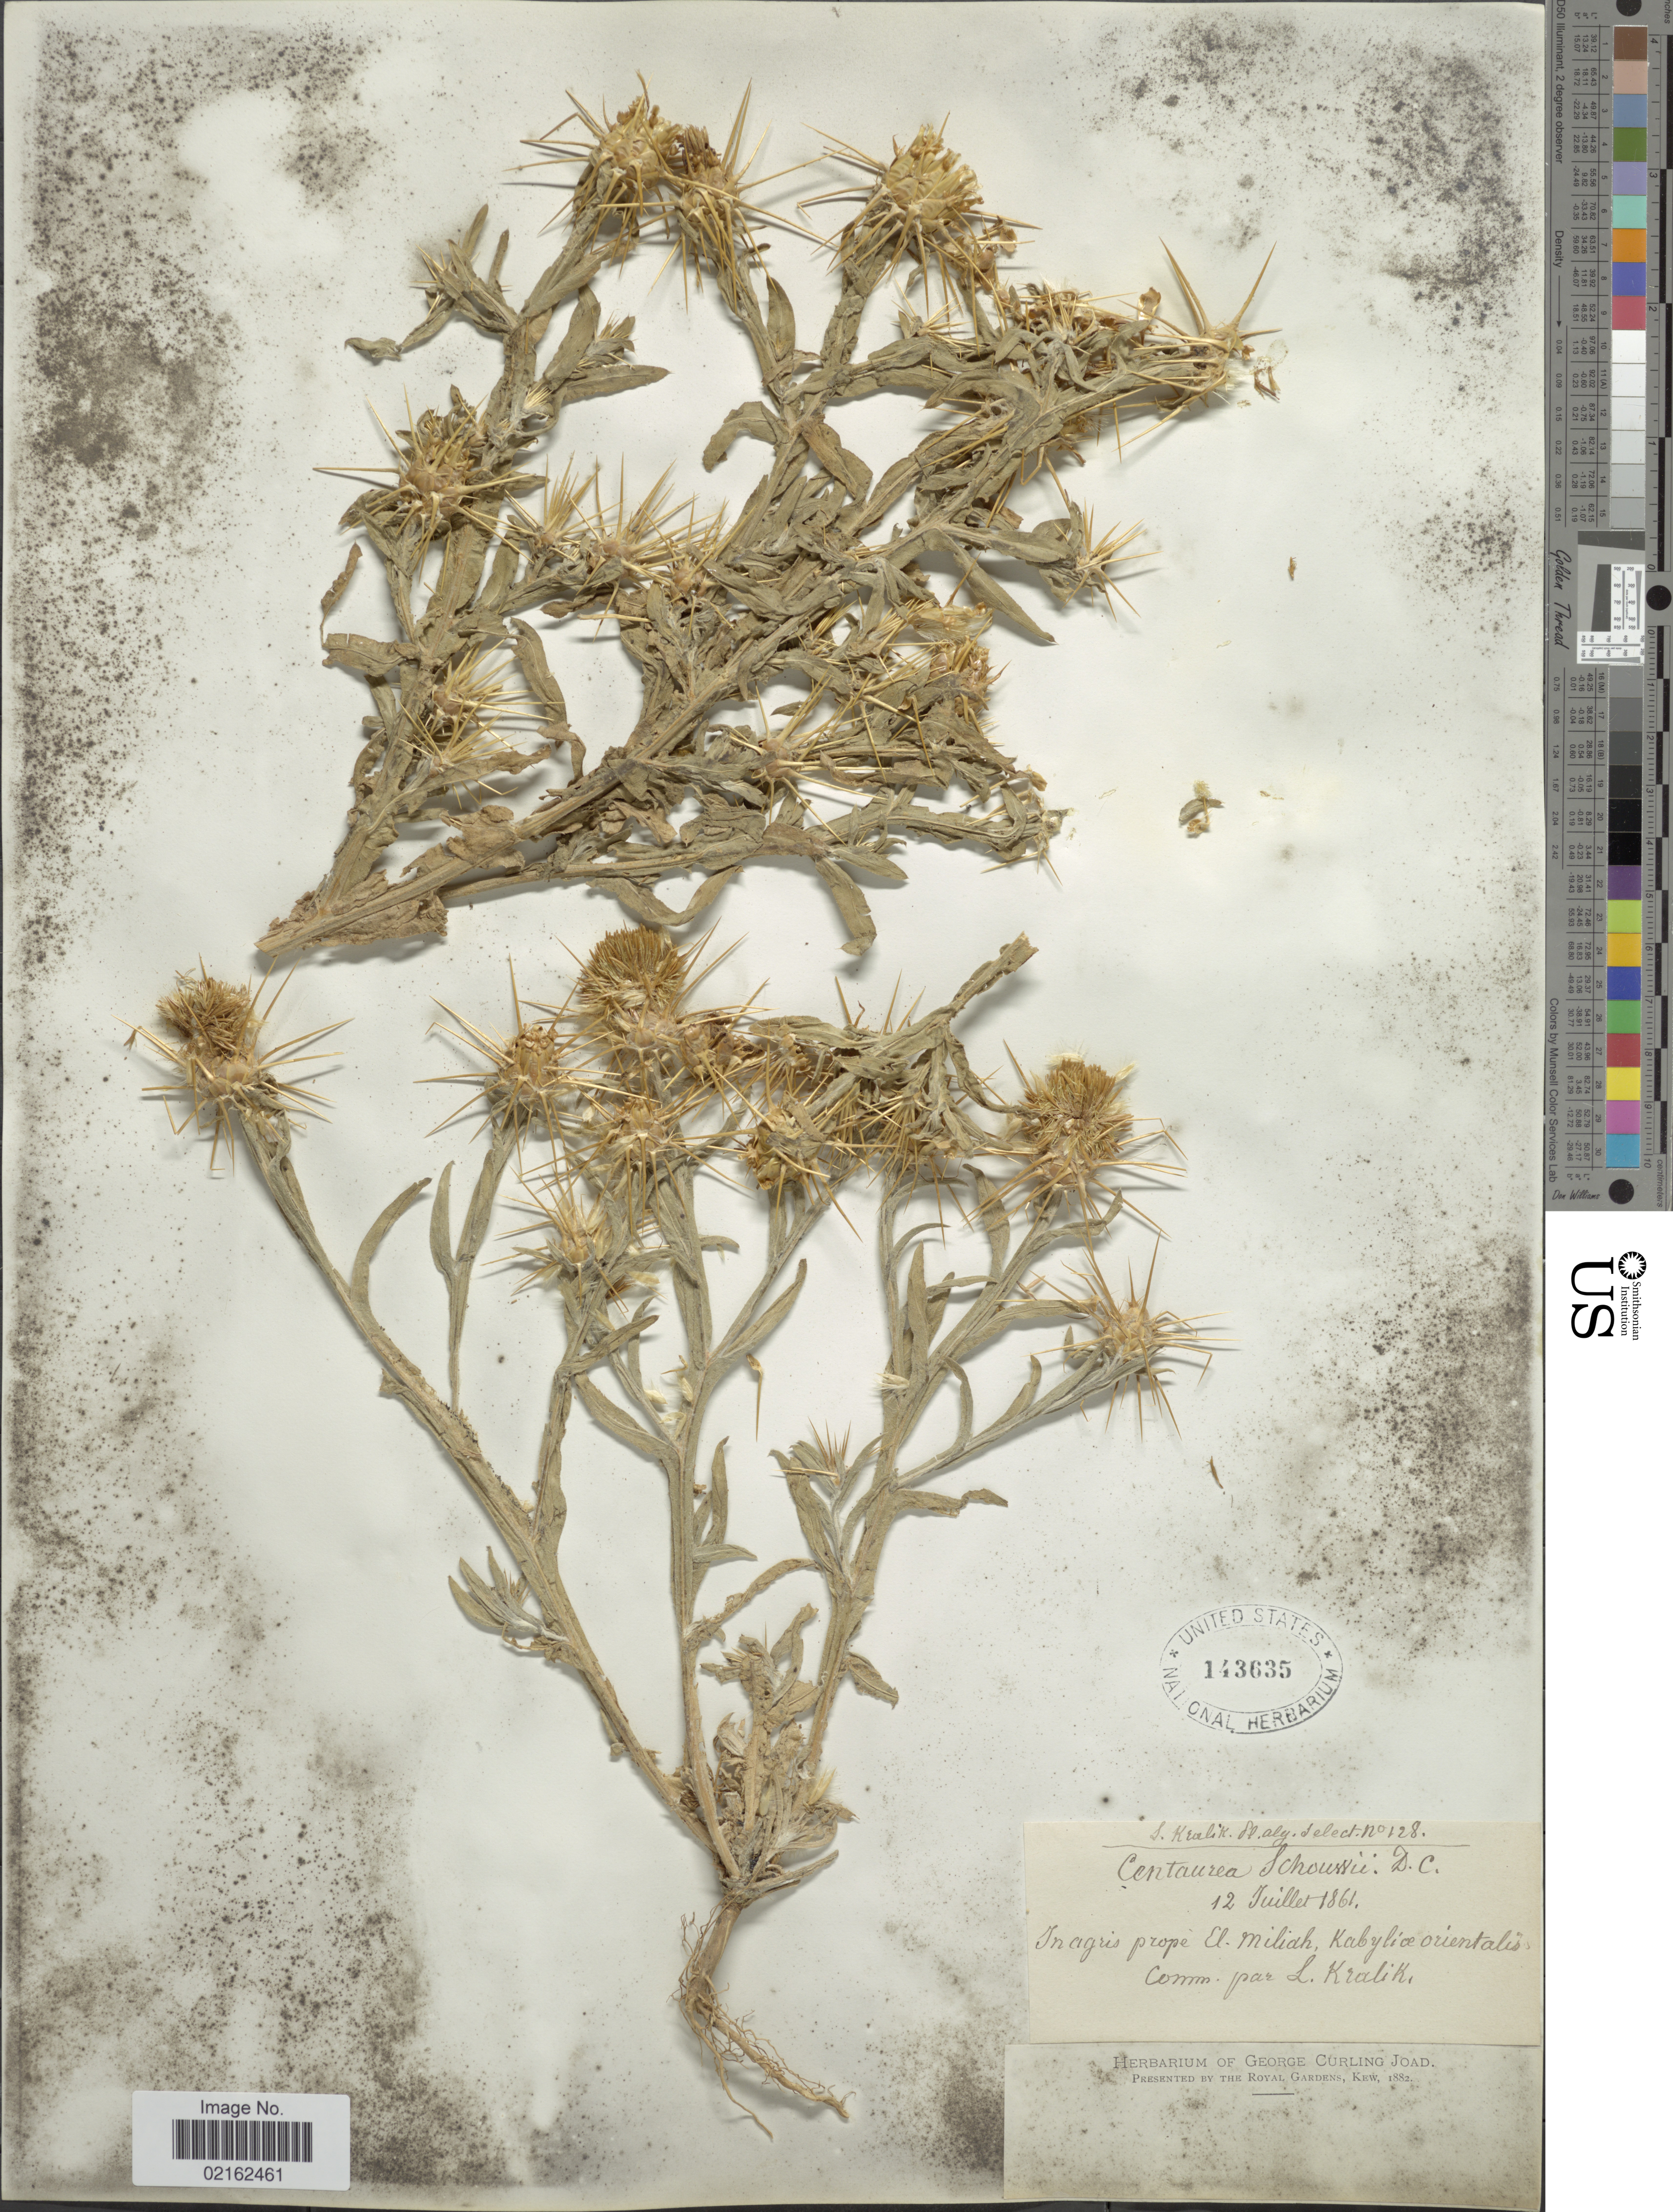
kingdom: Plantae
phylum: Tracheophyta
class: Magnoliopsida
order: Asterales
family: Asteraceae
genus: Centaurea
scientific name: Centaurea solstitialis subsp. schouwii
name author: (DC.) Gugler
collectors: L. Kralik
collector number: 128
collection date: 1861-07-12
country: Algeria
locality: Prope El Miliah, Kabylice Orientalis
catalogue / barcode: US 143635